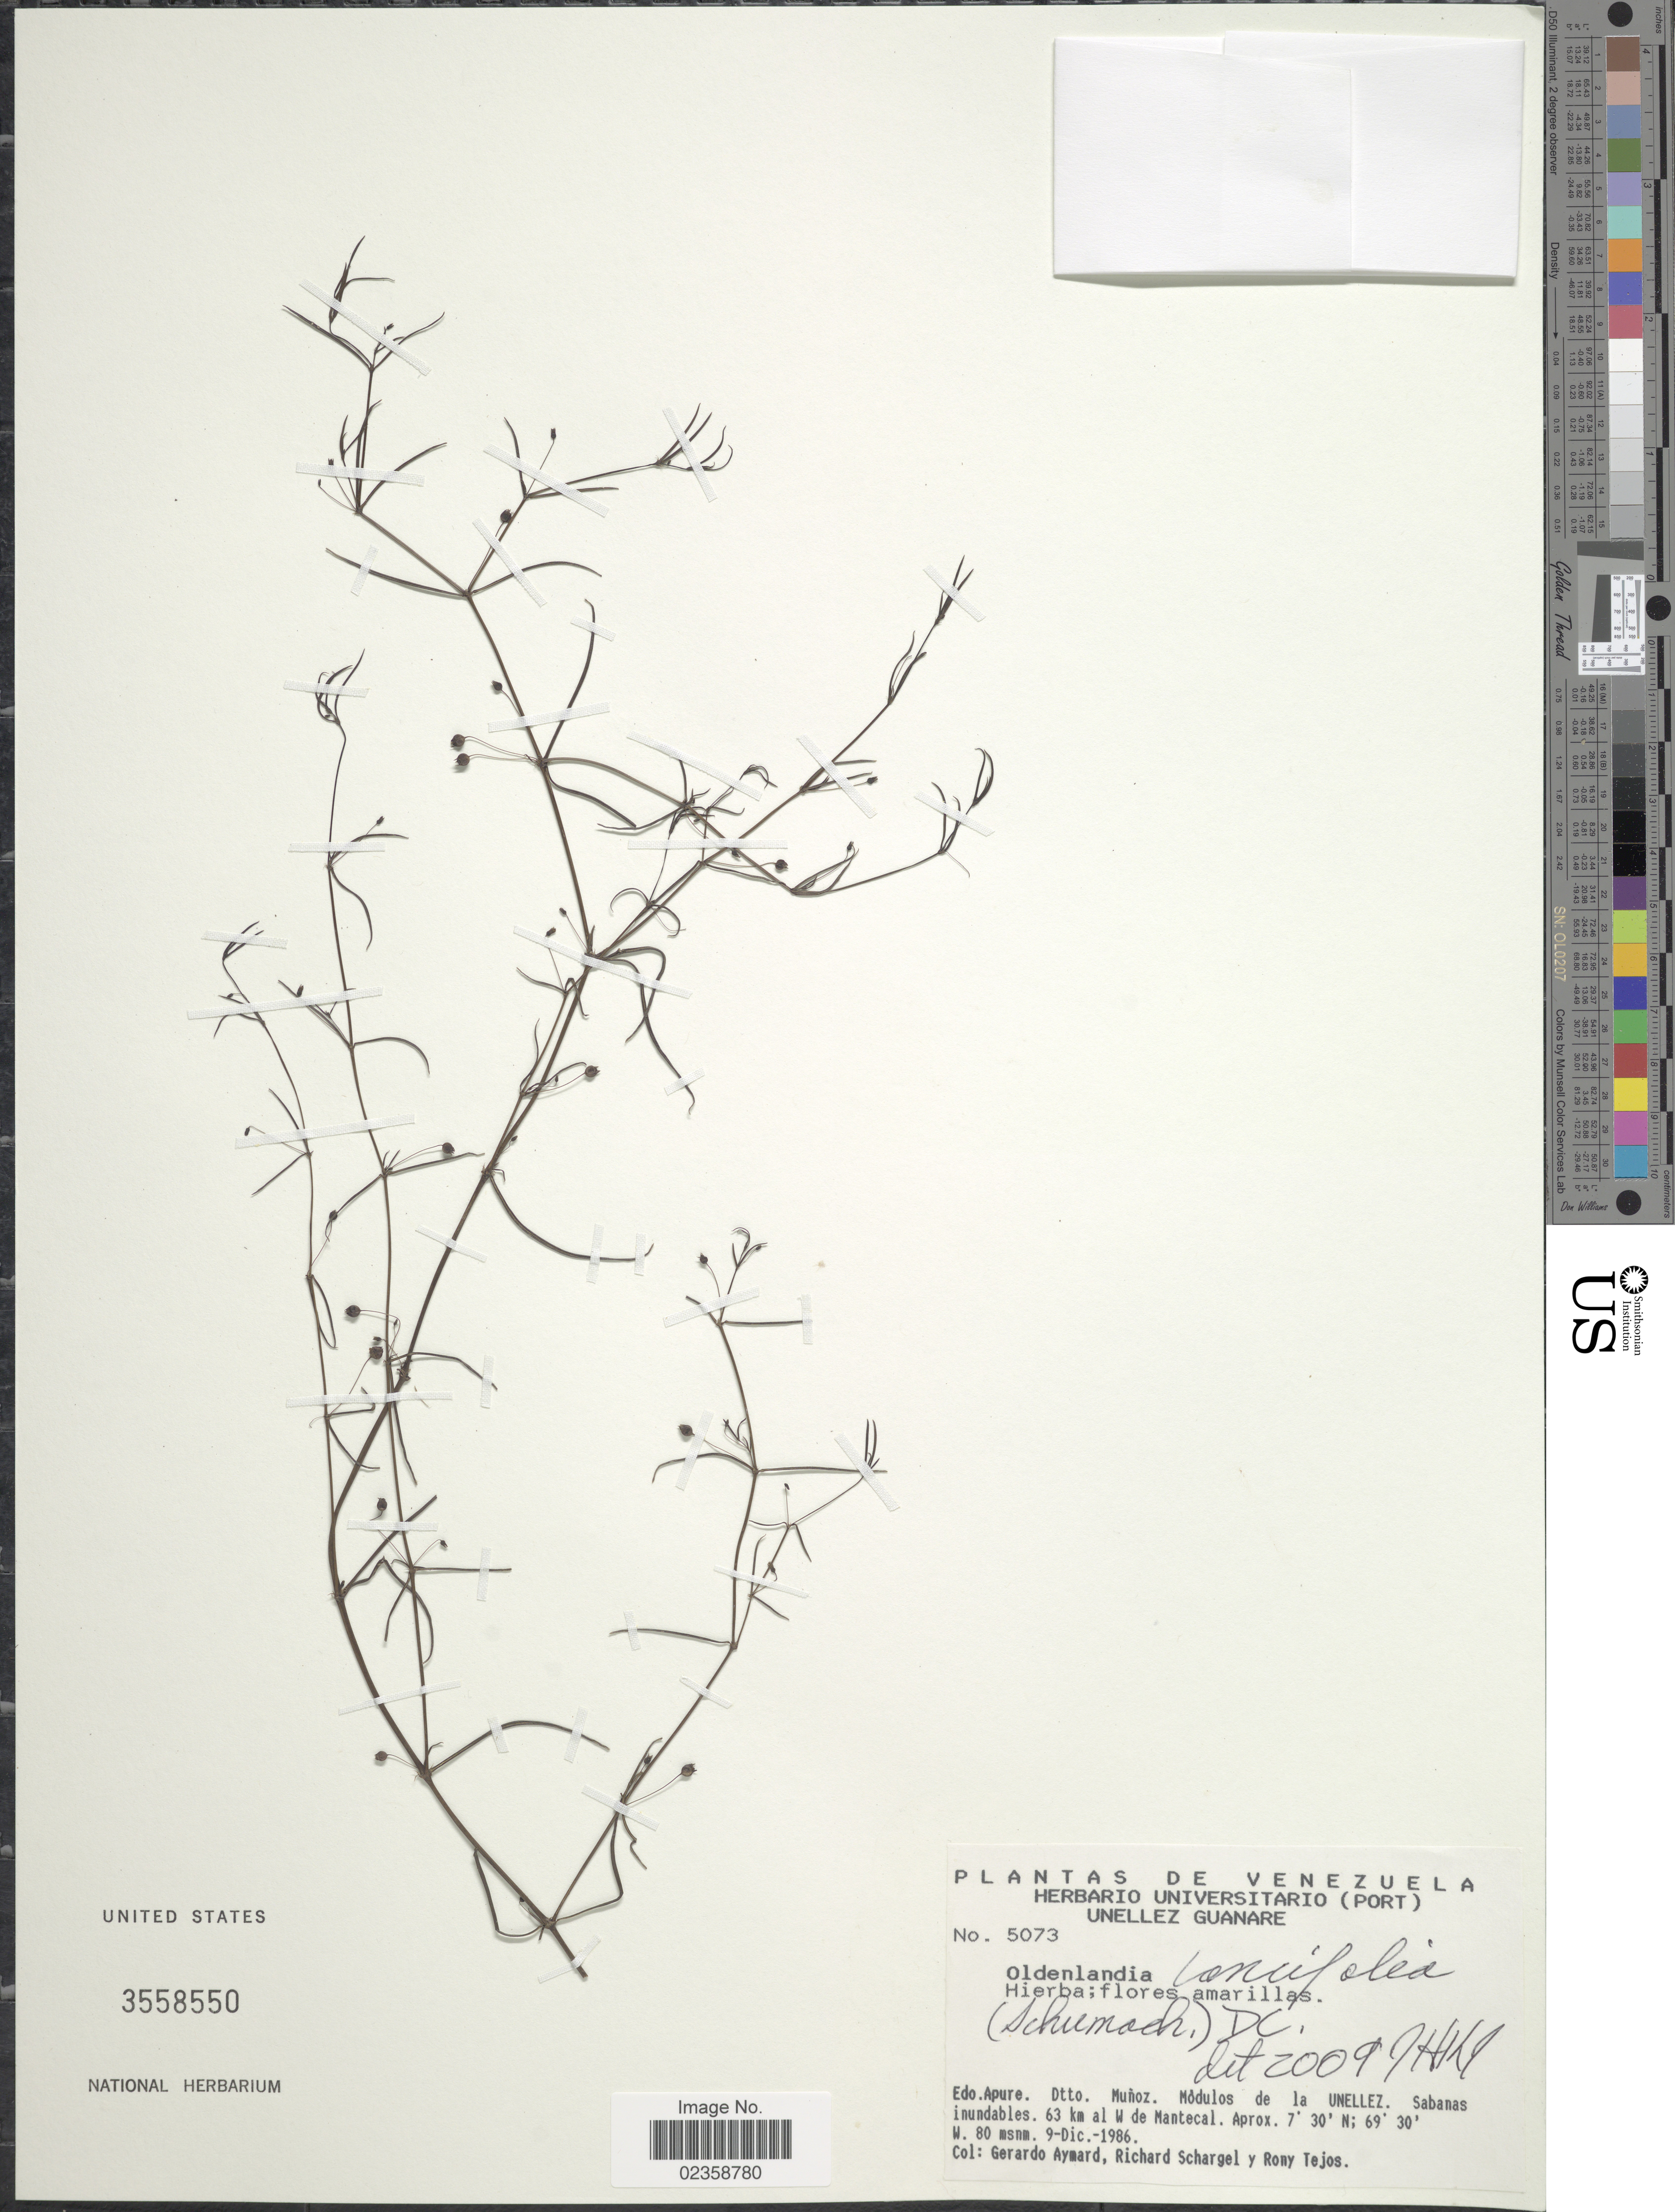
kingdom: Plantae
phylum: Tracheophyta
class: Magnoliopsida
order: Gentianales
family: Rubiaceae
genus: Oldenlandia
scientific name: Oldenlandia lancifolia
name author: (Schumach.) DC.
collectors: G. A. Aymard, R. Schargel & R. Tejos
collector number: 5073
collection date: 1986-12-09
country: Venezuela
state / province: Apure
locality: Dtto. Munoz. Modulos de la Unellez. Sabanas inundables. 63 km al W de Mantecal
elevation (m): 80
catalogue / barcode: US 3558550